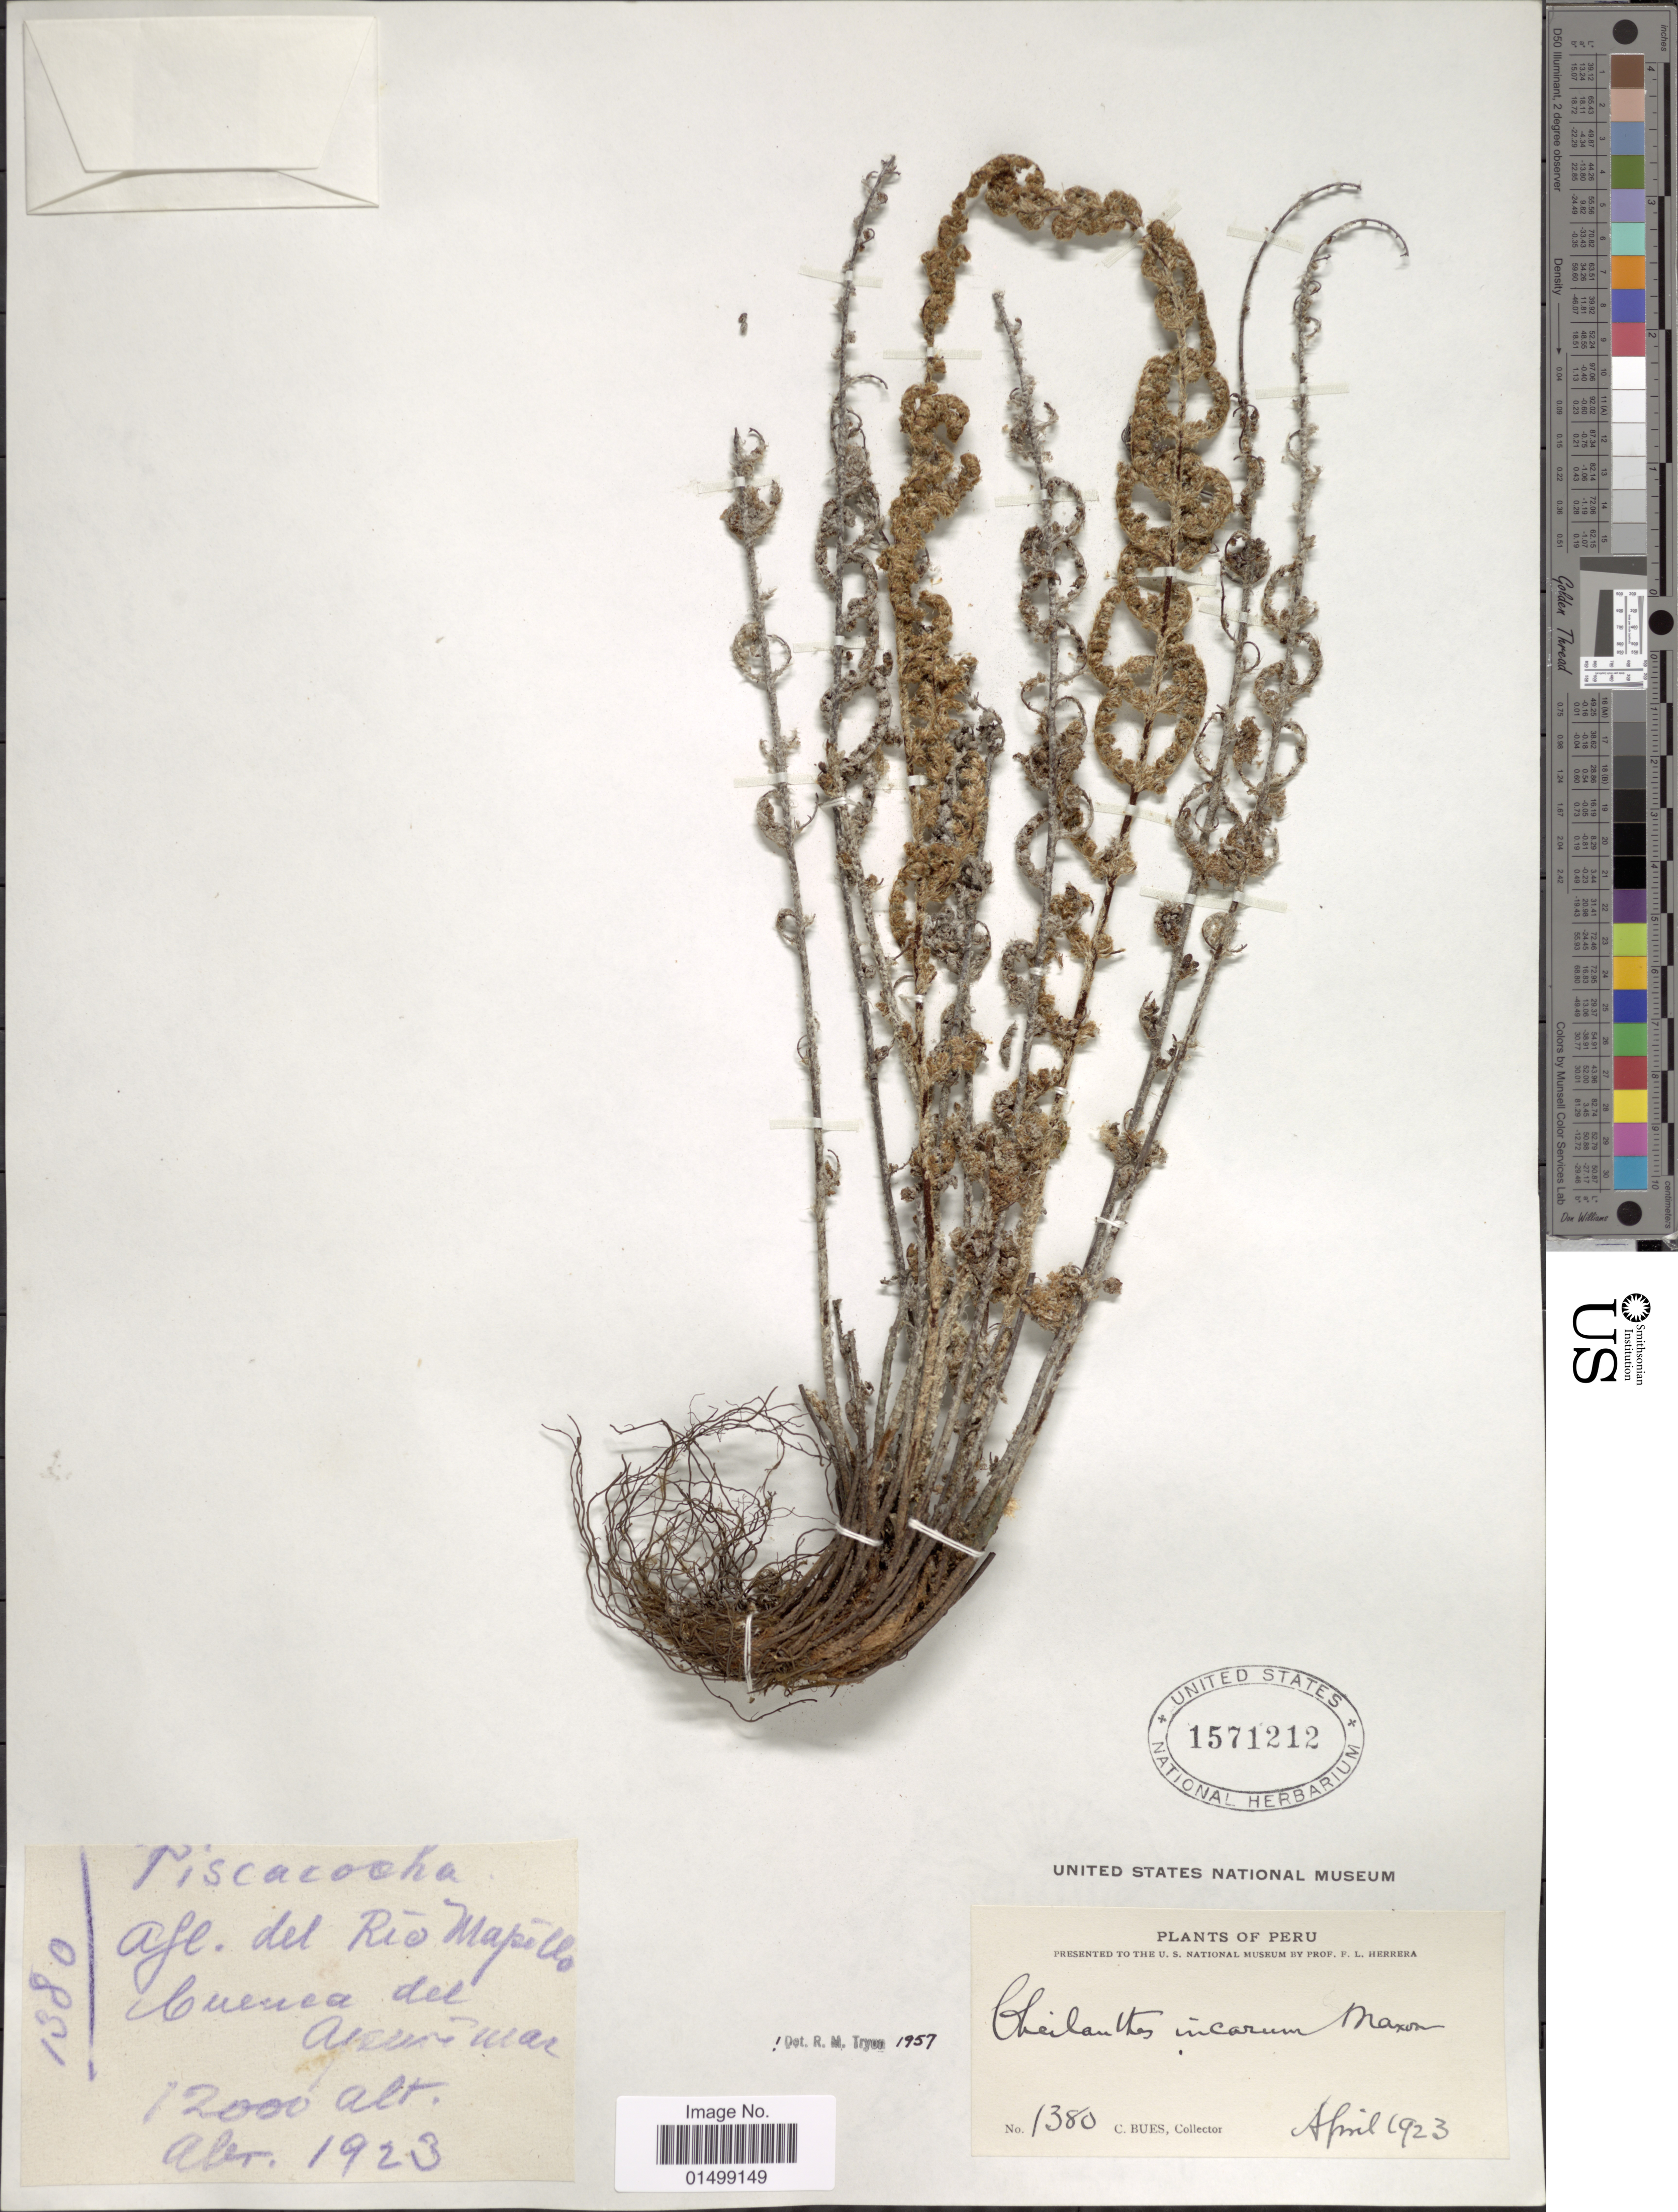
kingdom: Plantae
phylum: Tracheophyta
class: Polypodiopsida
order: Polypodiales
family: Pteridaceae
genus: Cheilanthes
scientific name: Cheilanthes incarum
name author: Maxon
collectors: C. Bues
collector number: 1380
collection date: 1923-04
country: Peru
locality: Piscacocha. Rio Mapillo, Cuenca del Apurimac.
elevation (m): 3658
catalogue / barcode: US 1571212